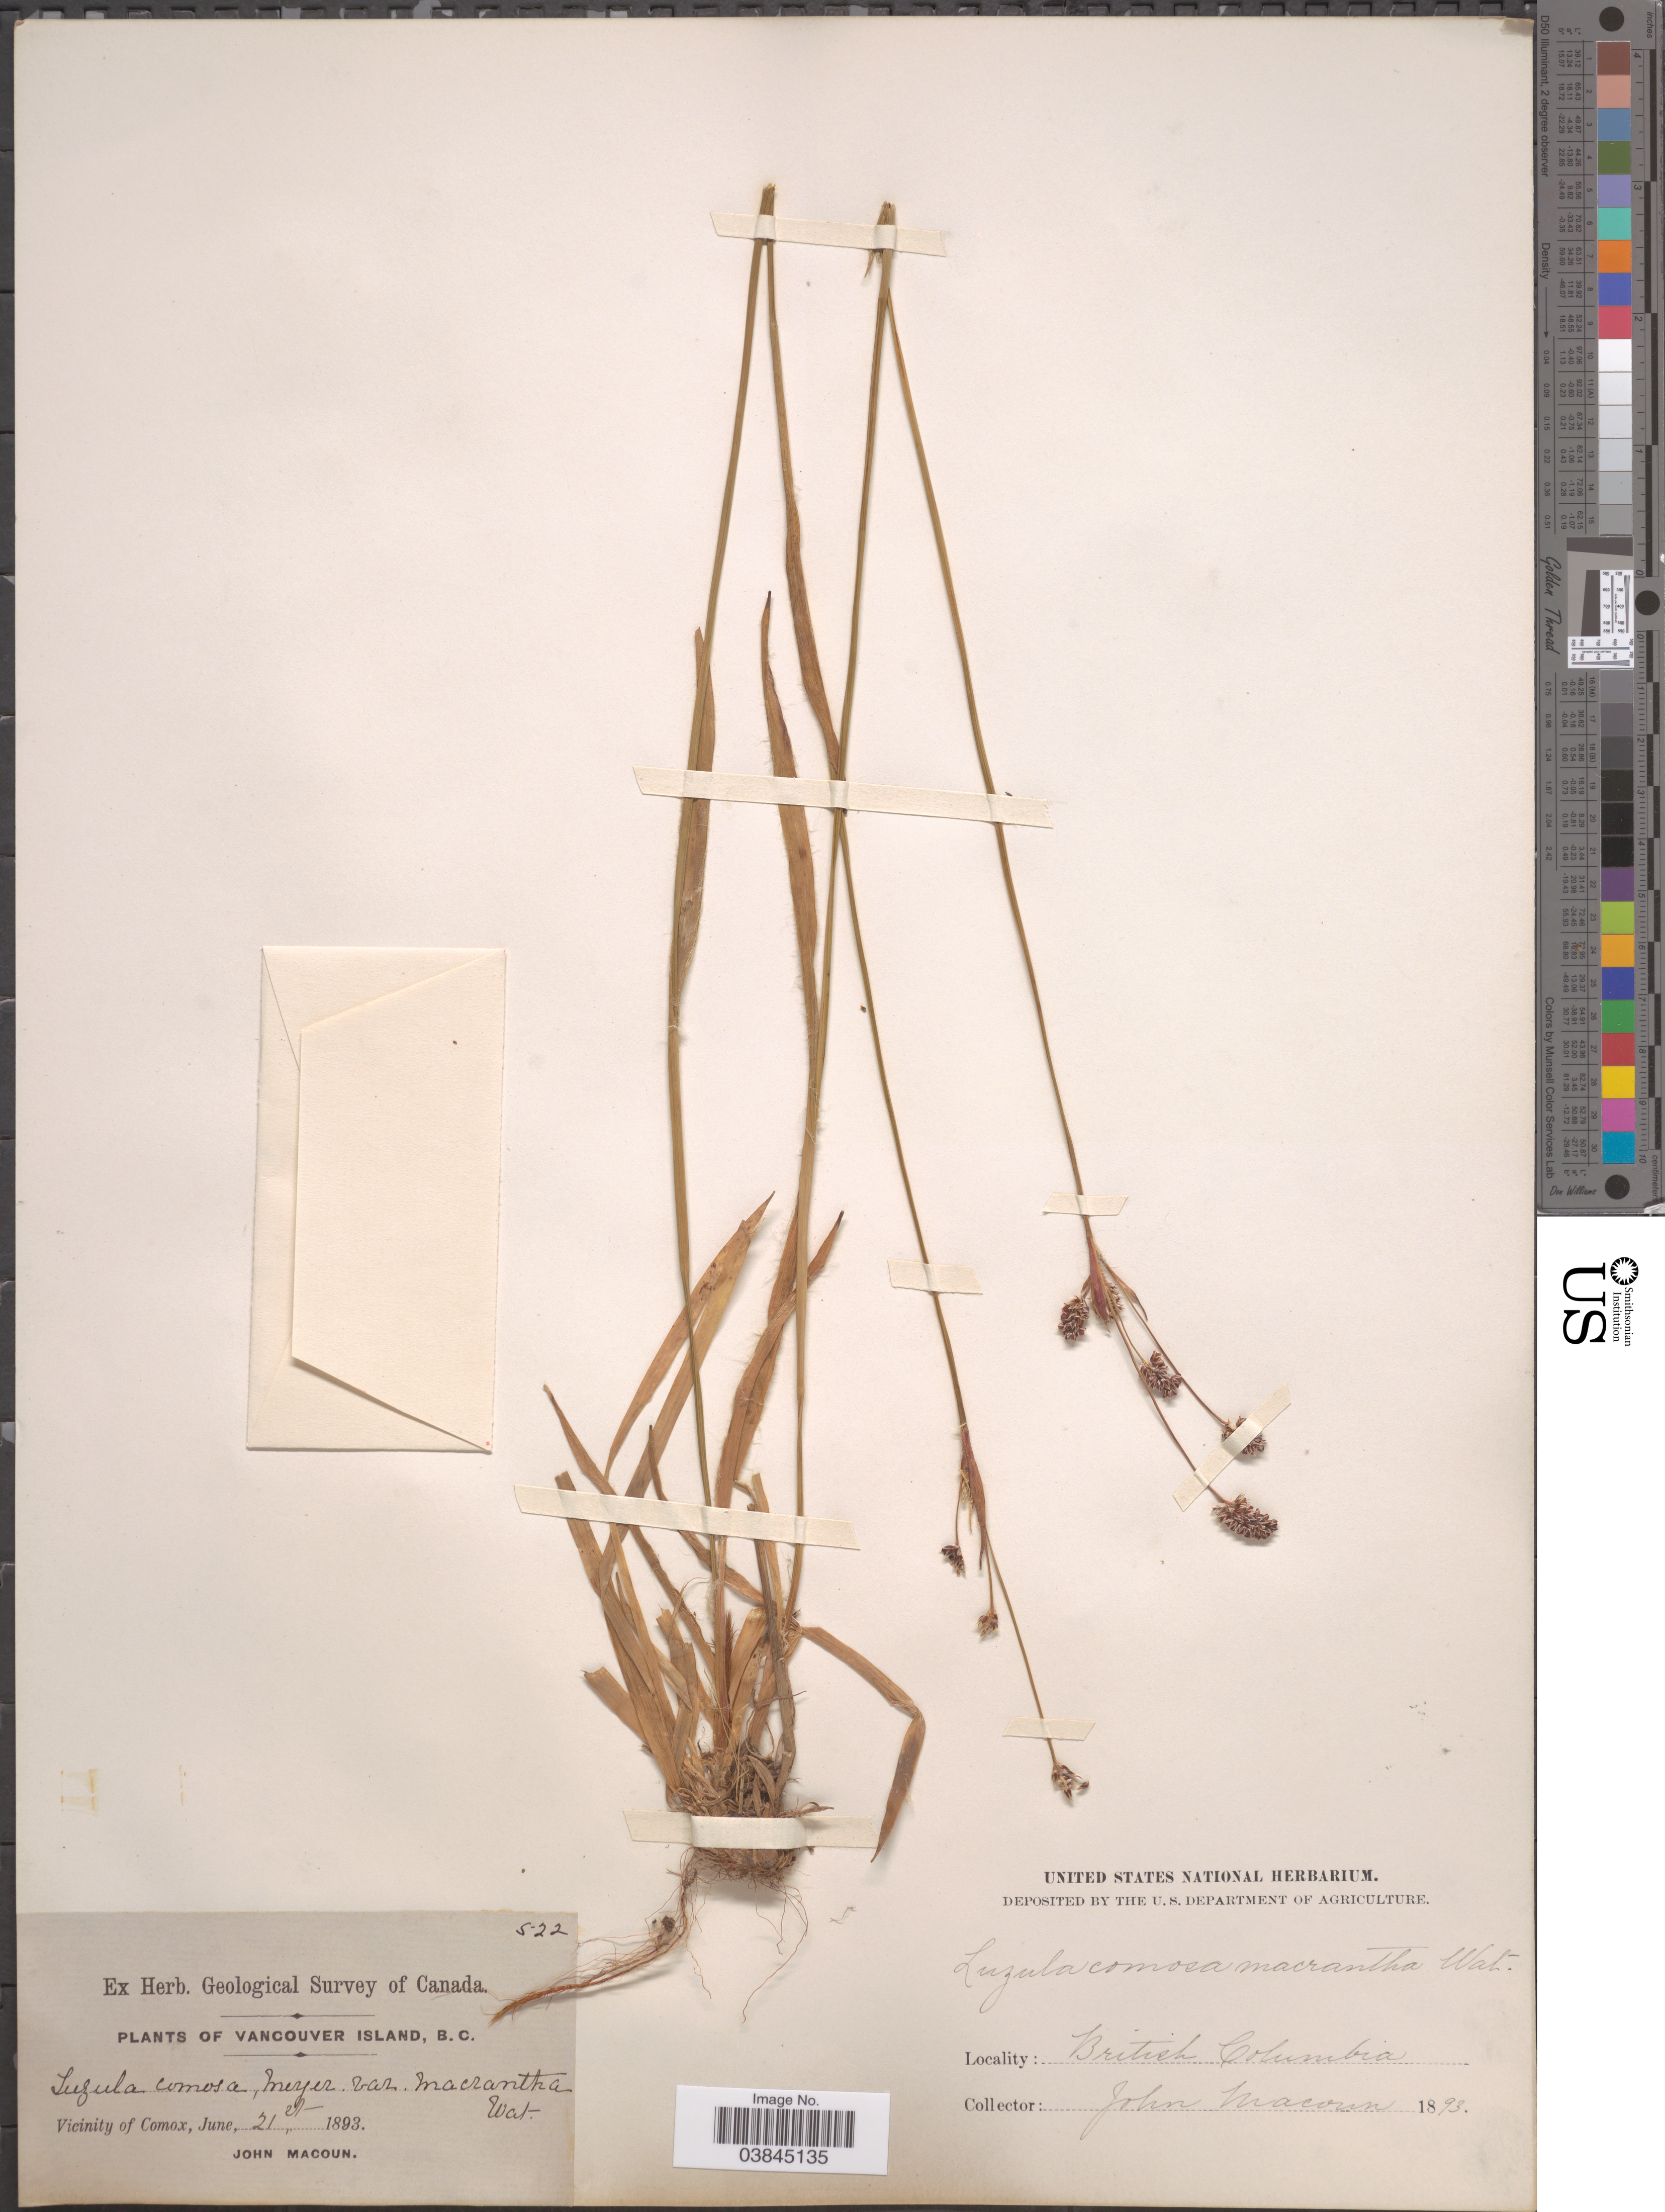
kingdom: Plantae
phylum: Tracheophyta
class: Liliopsida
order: Poales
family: Juncaceae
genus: Luzula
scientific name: Luzula campestris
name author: (L.) DC.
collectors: J. Macoun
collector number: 522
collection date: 1893-06-21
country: Canada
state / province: British Columbia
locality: Vancouver Island. Vicinity of Comox.